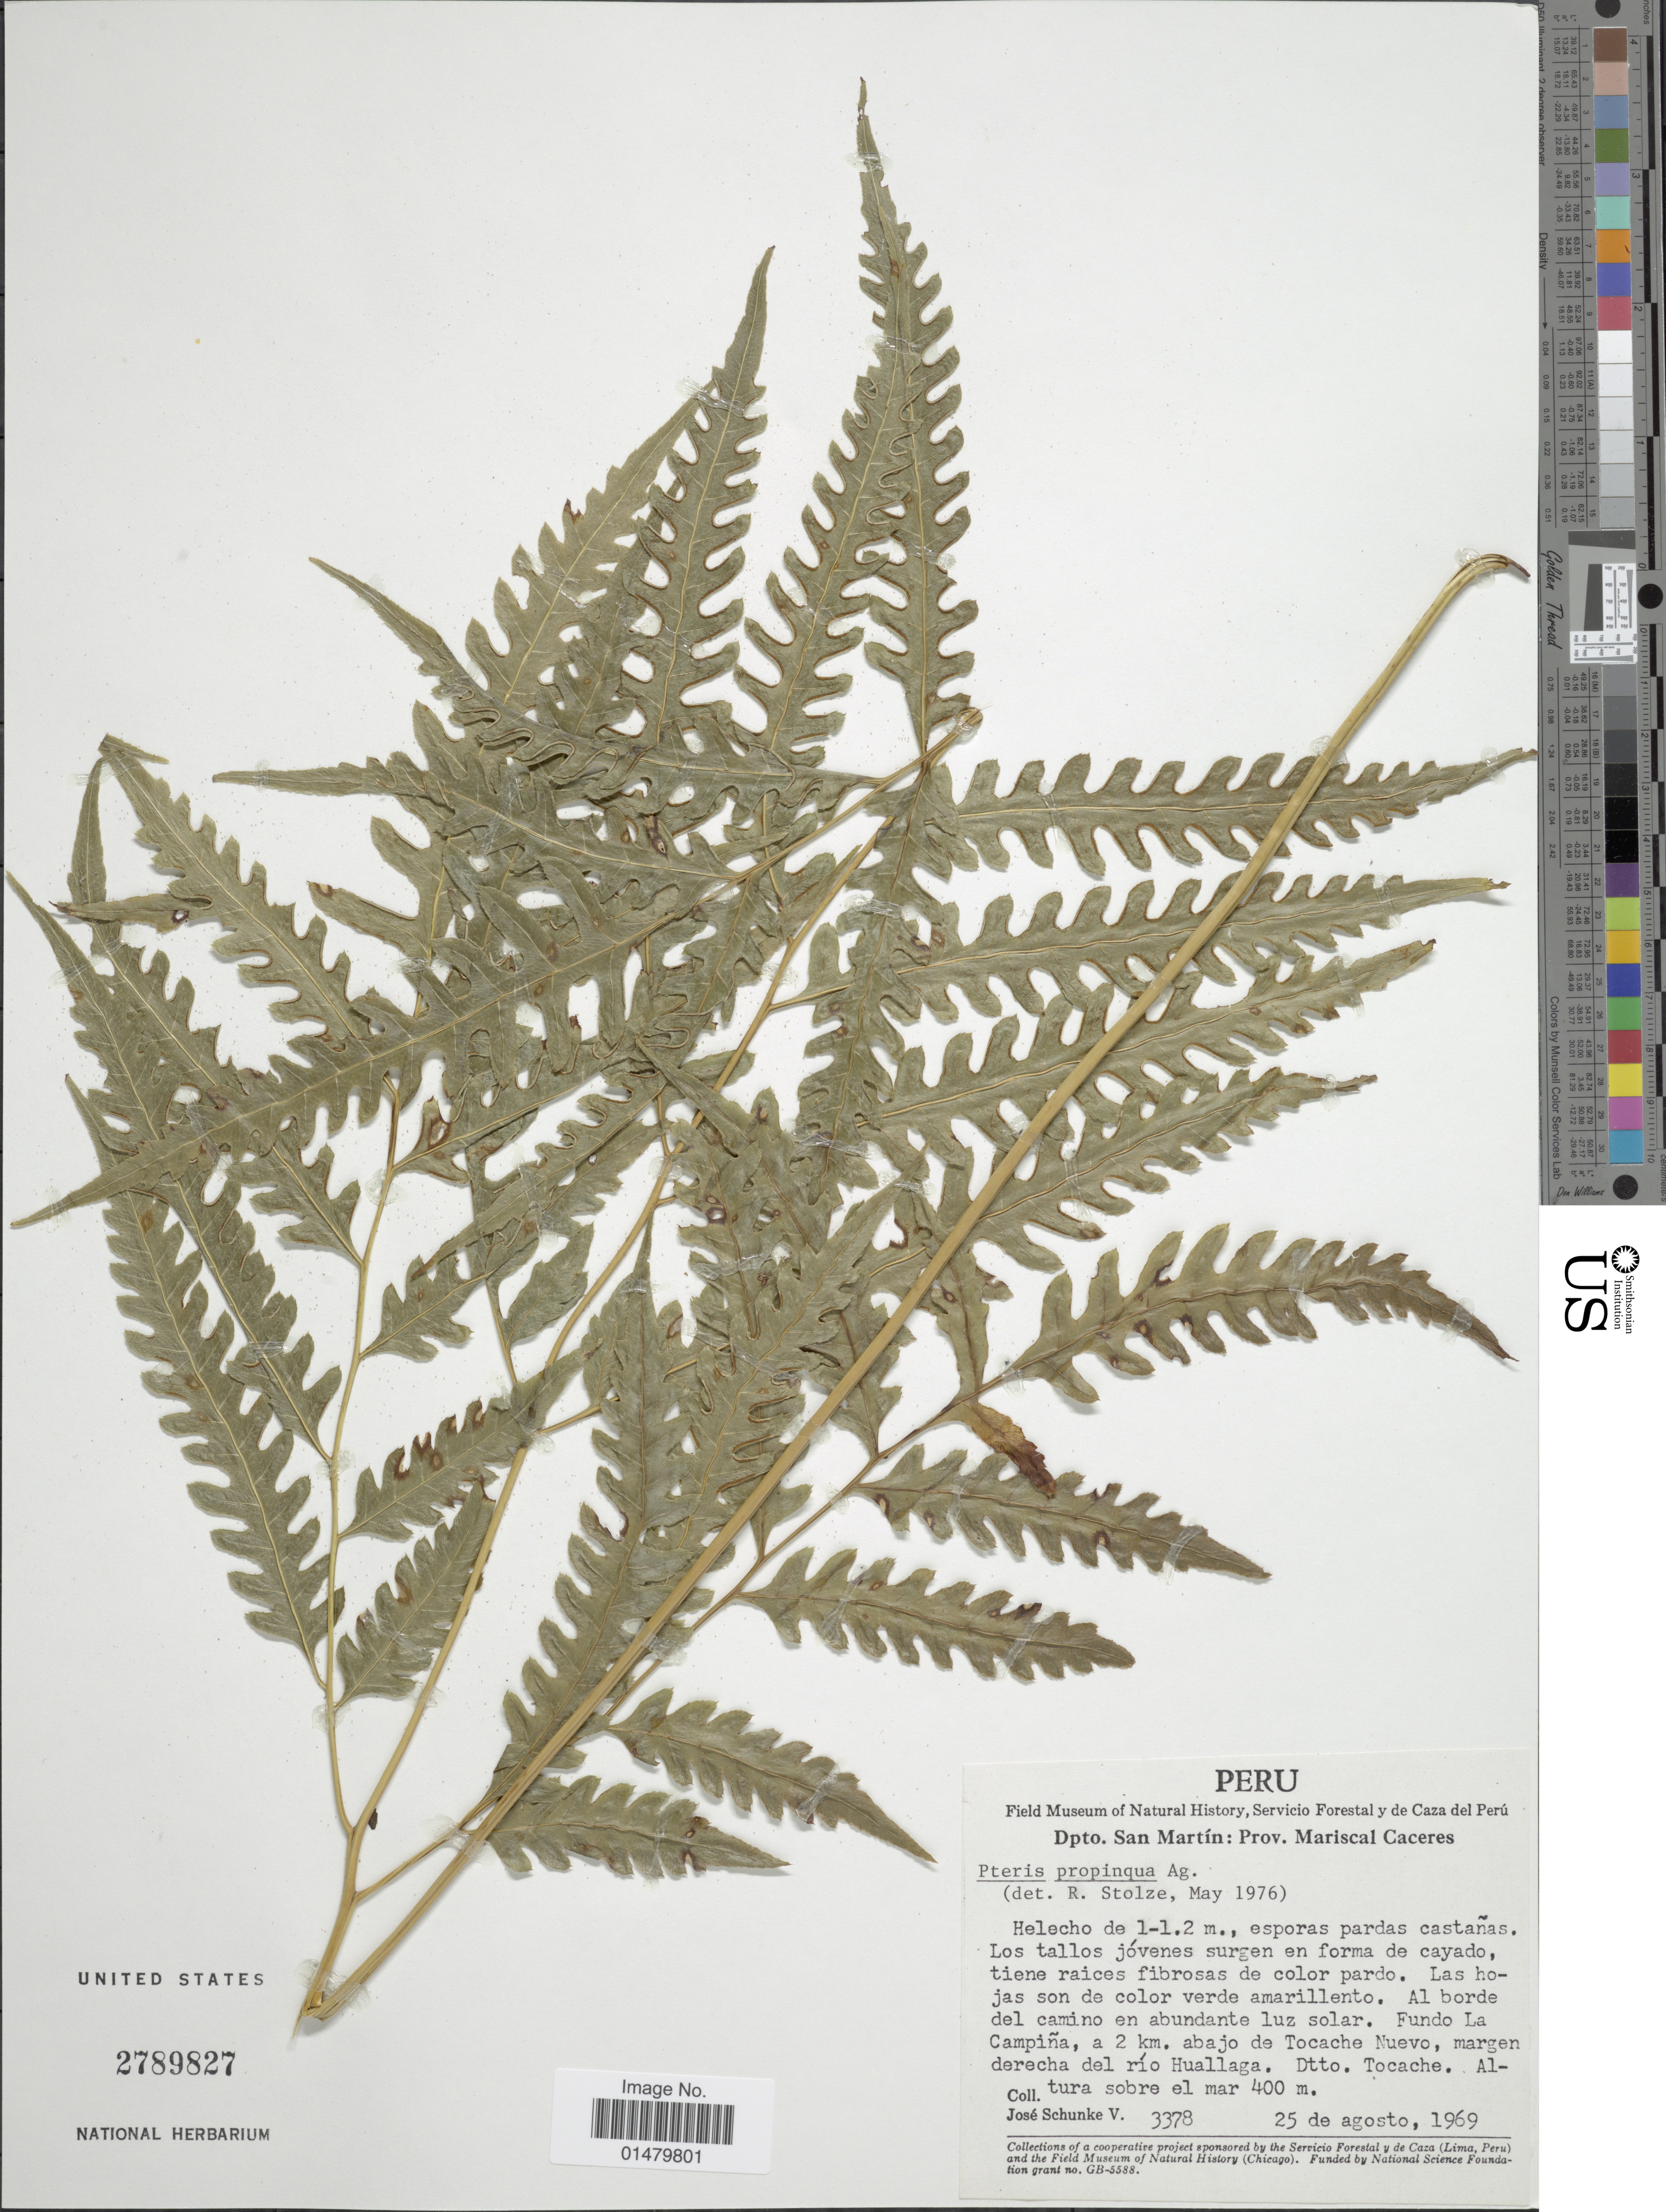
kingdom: Plantae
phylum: Tracheophyta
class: Polypodiopsida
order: Polypodiales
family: Pteridaceae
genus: Pteris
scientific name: Pteris propinqua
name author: J. Agardh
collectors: J. Schunke Vigo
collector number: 3378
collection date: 1969-08-25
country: Peru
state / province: San Martín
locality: Dpto. San Martin: Prov. Mariscal Caceres. Fundo La Campina, a 2 km. abajo de Tocache Nuevo, margen derecha del rio Huallaga, Dtto. Tocache.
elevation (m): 400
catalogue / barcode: US 2789827